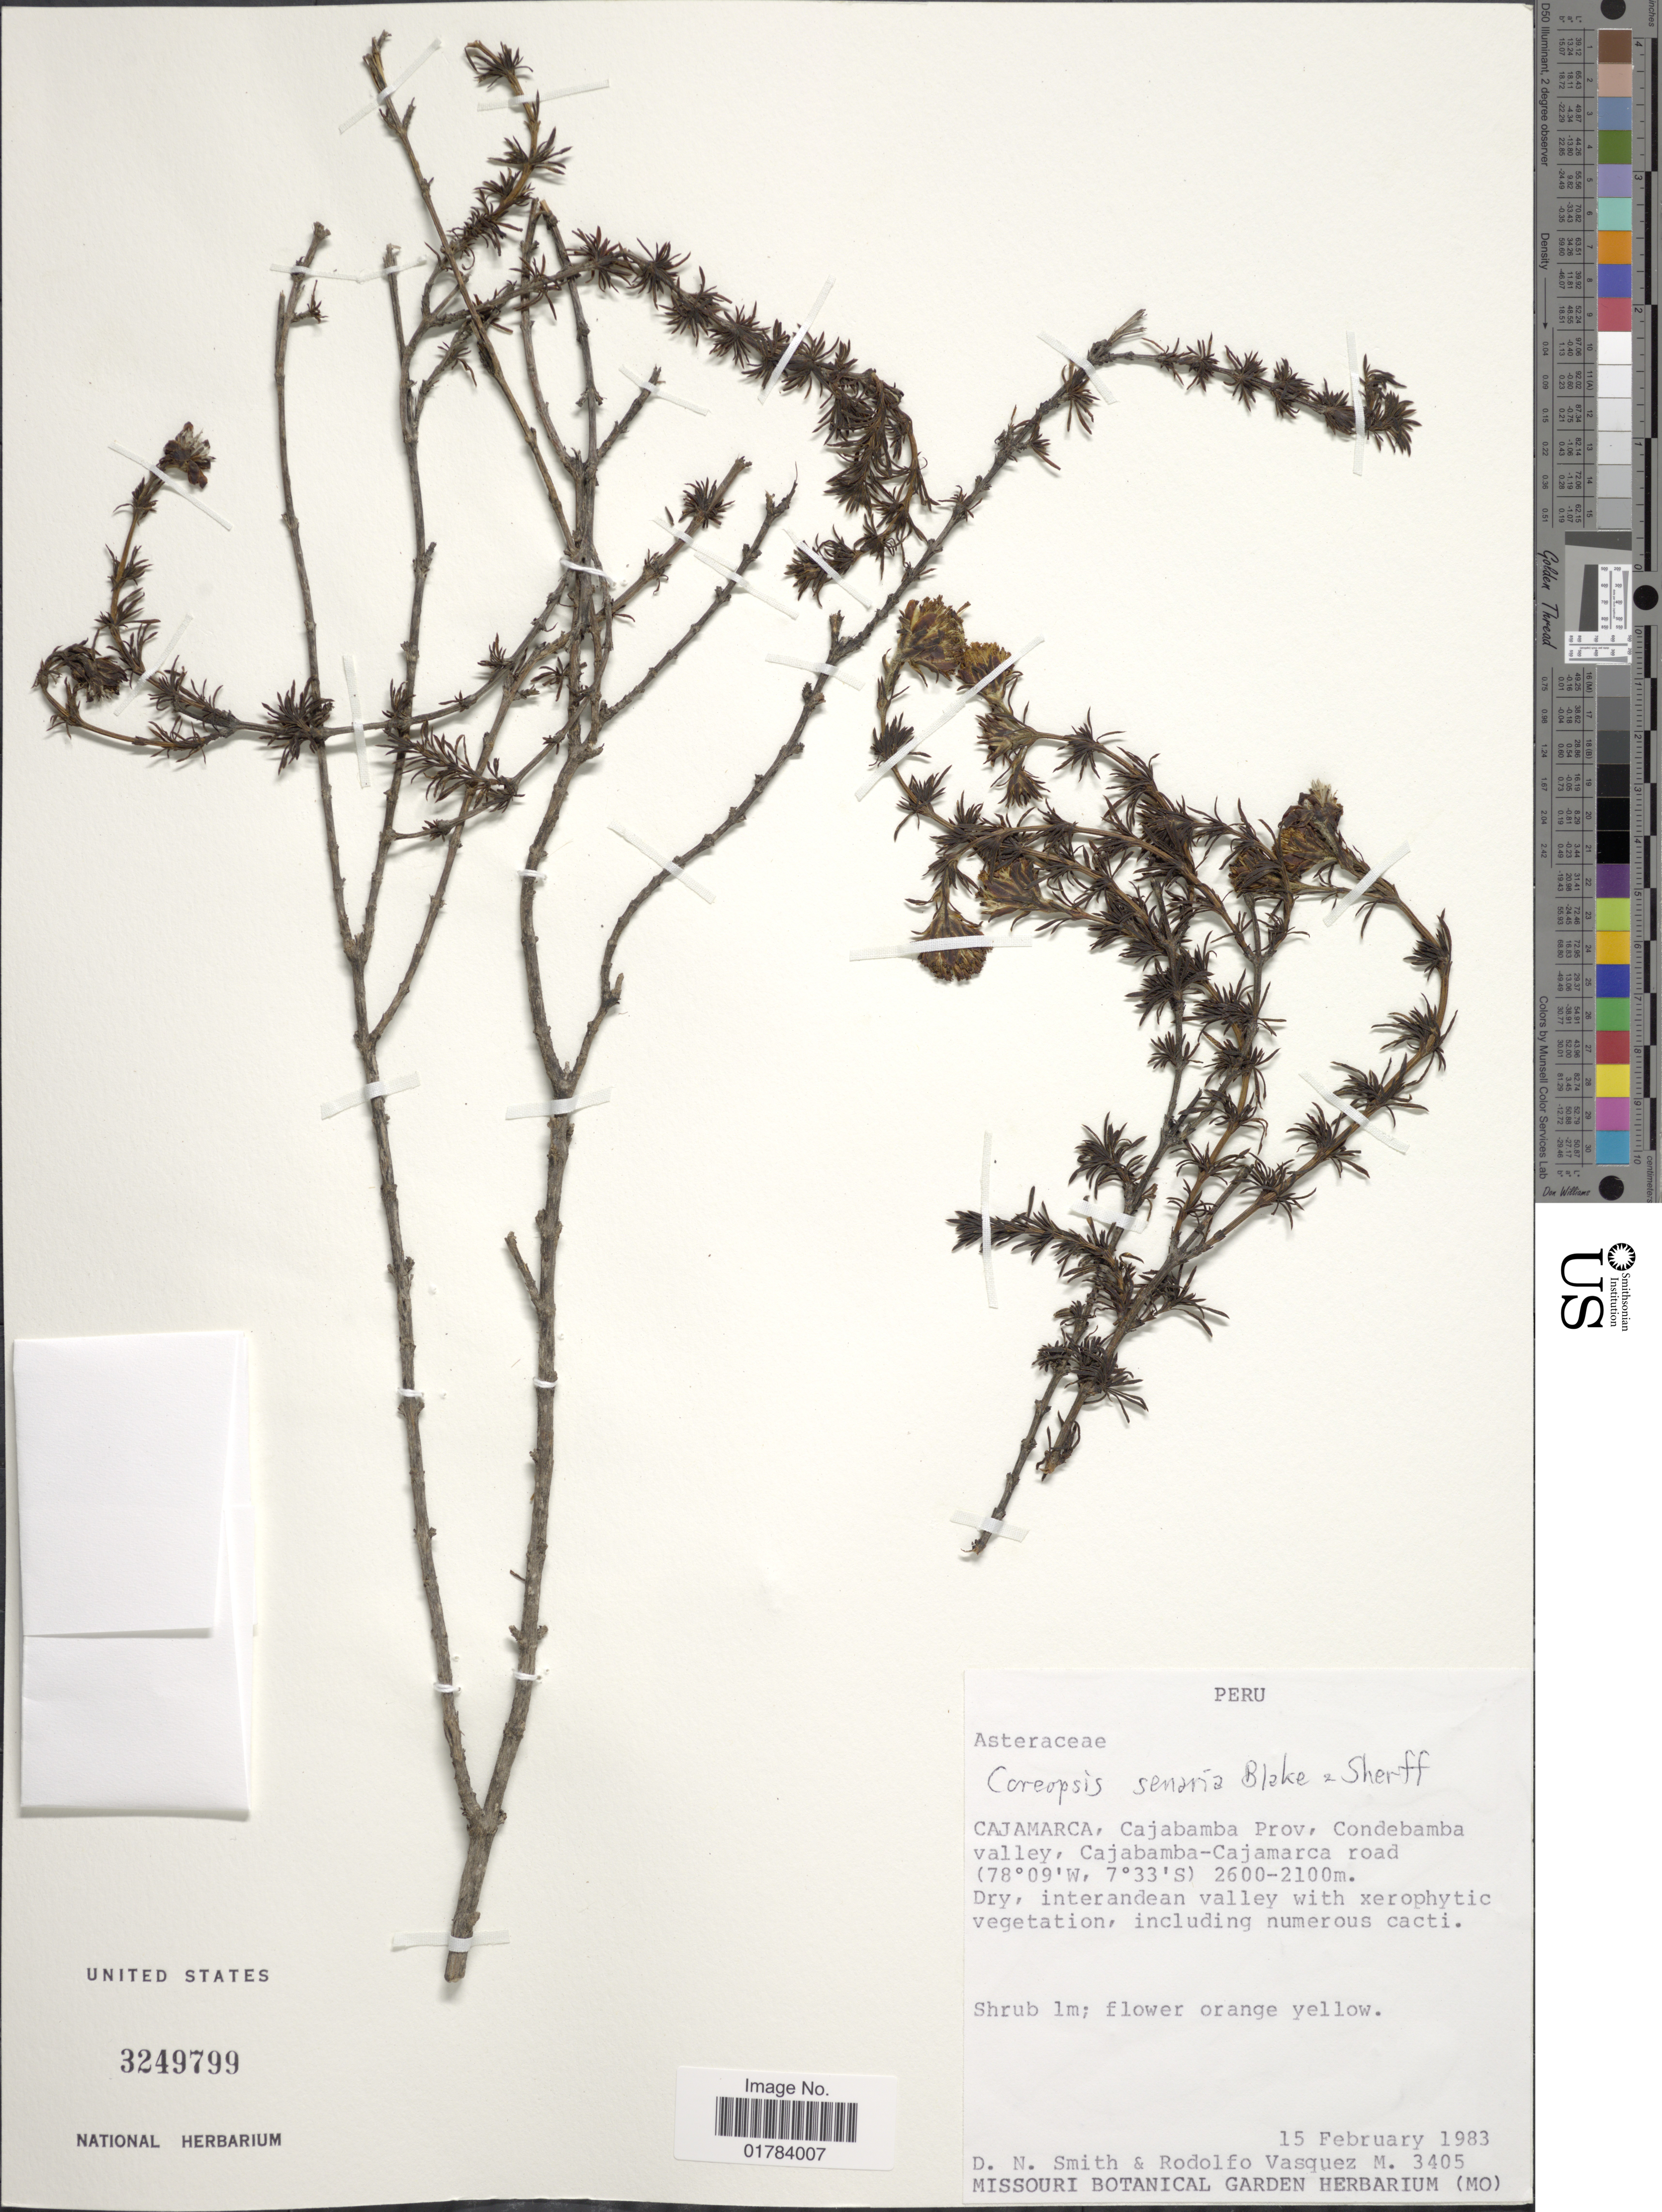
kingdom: Plantae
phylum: Tracheophyta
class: Magnoliopsida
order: Asterales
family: Asteraceae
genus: Coreopsis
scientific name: Coreopsis senaria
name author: S.F. Blake & Sherff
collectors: D. Smith & R. Vásquez M.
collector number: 3405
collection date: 1983-02-15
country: Peru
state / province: Cajamarca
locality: Cajabamba Prov, Condebamba valley, Cajabamba-Cajamarca road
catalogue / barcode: US 3249799